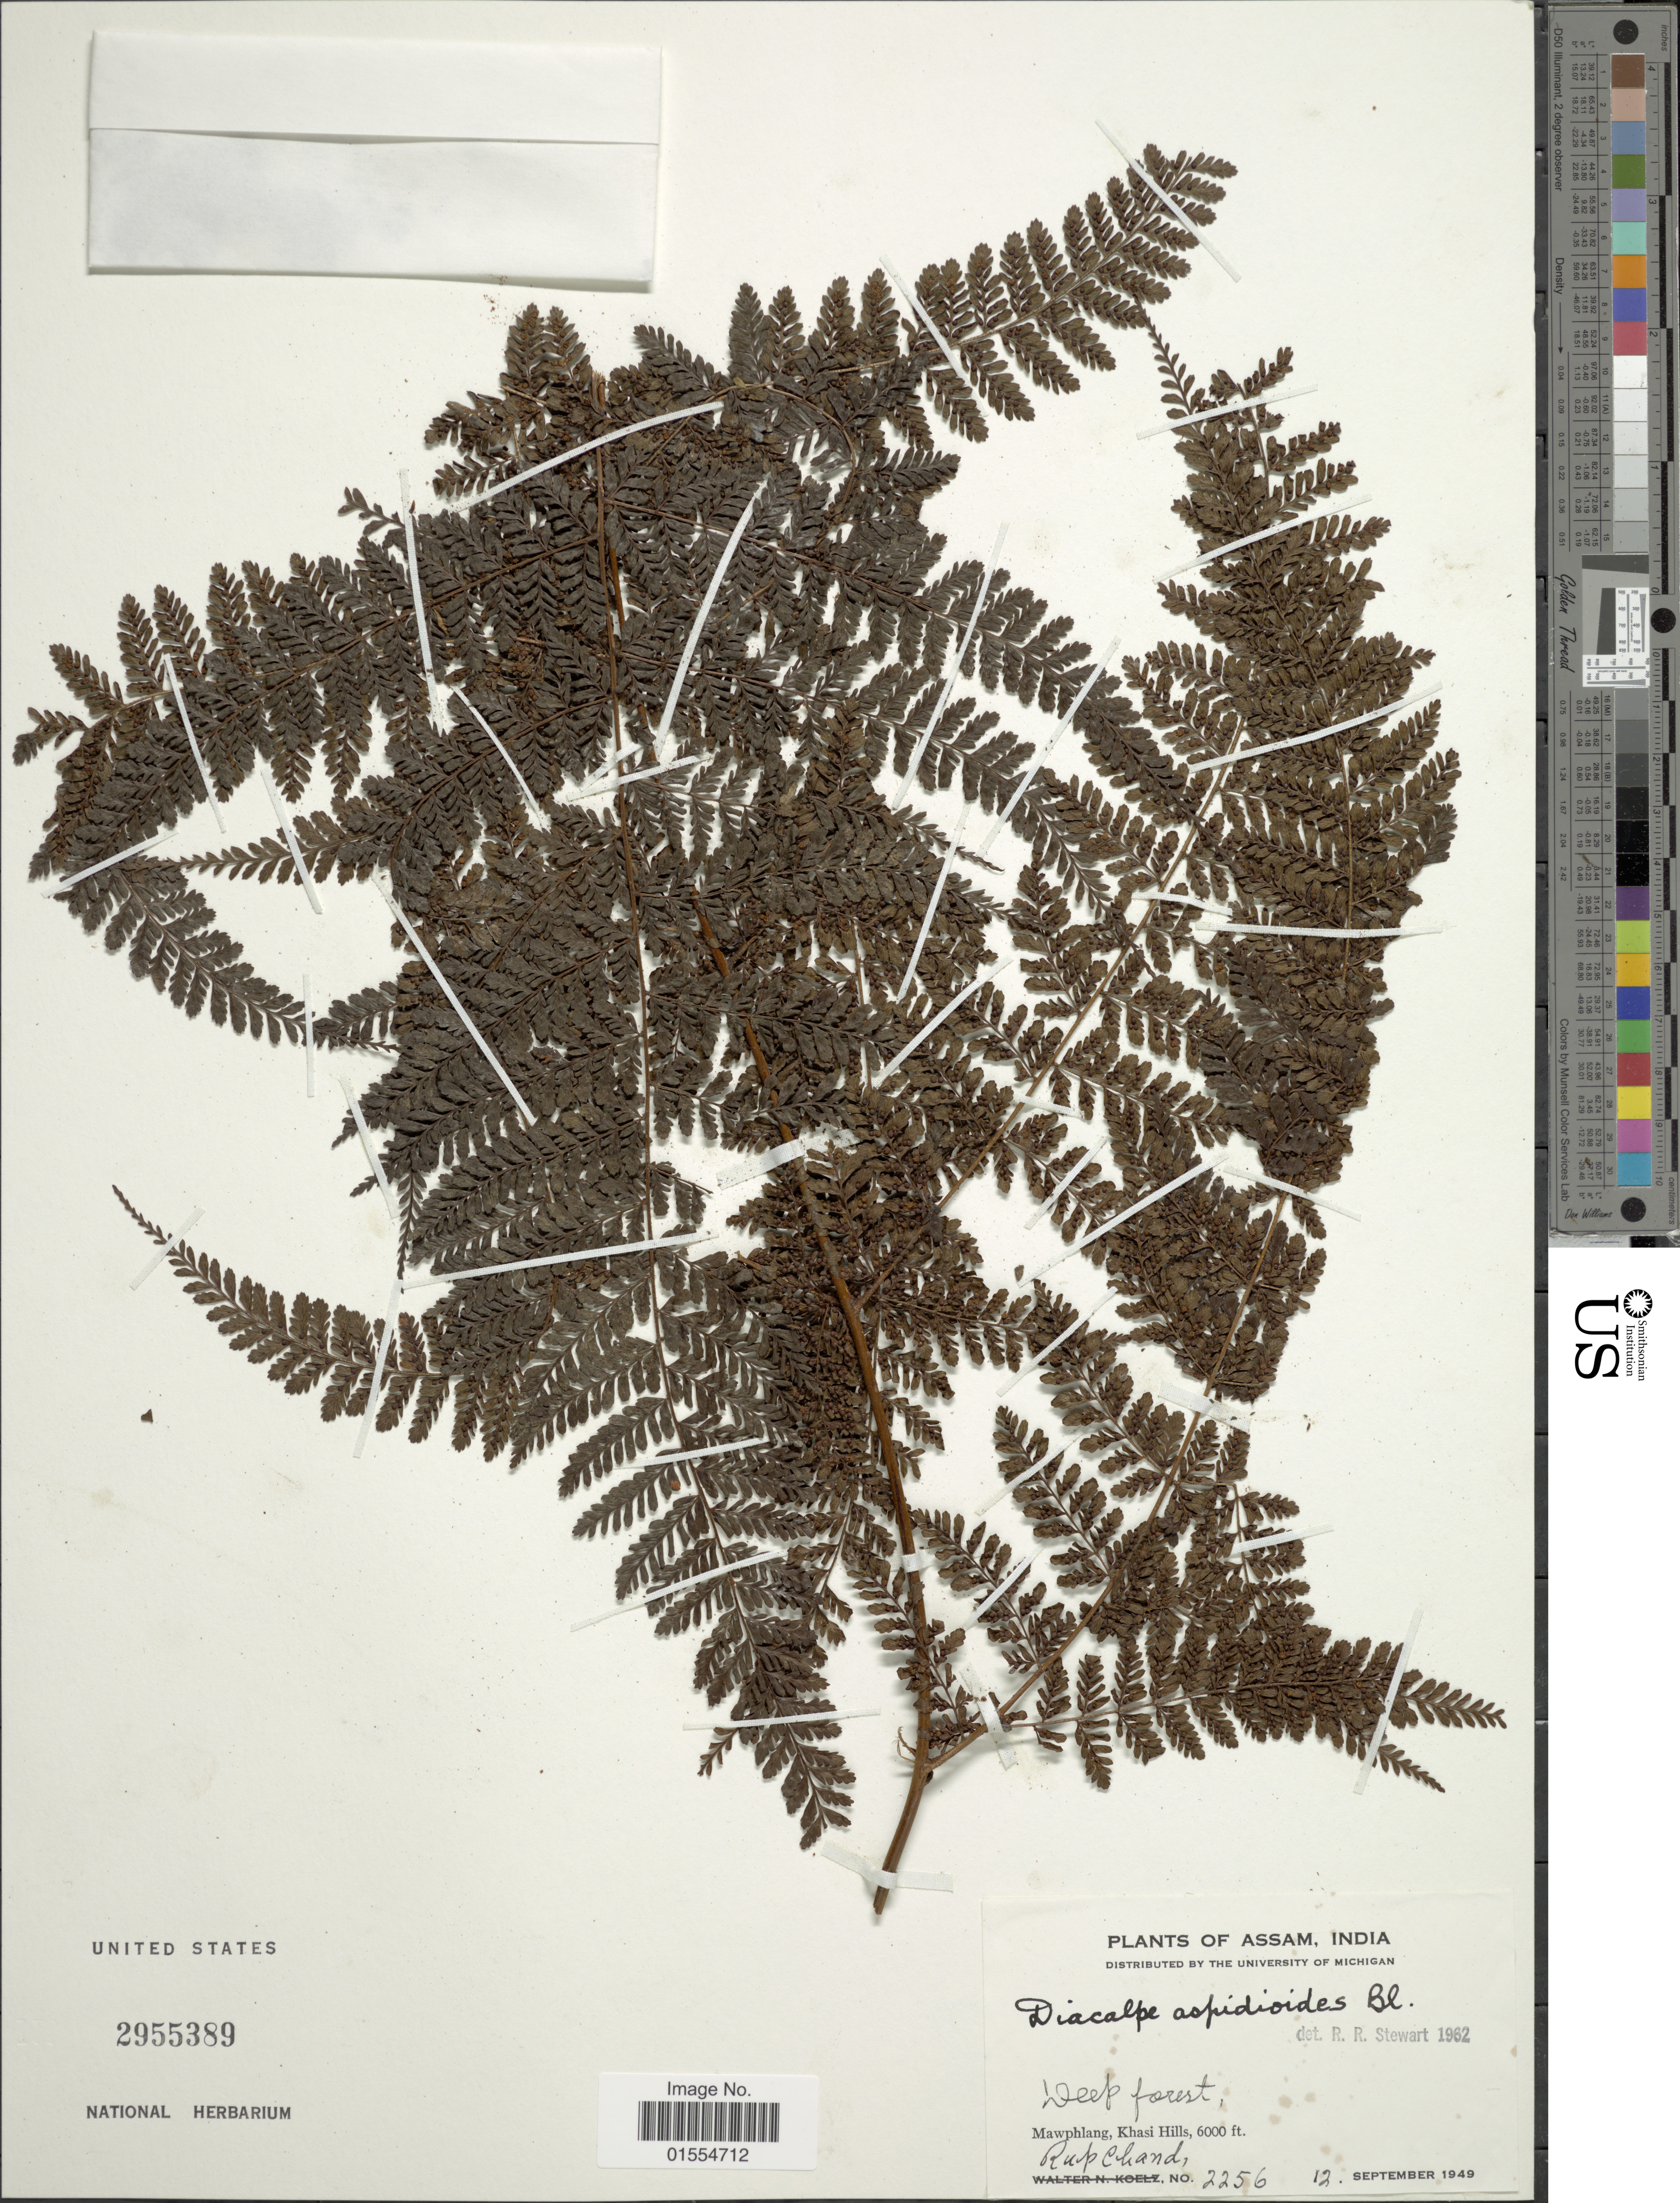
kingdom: Plantae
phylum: Tracheophyta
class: Polypodiopsida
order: Polypodiales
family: Dryopteridaceae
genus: Dryopteris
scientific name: Dryopteris pseudocaenopteris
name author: (Kunze) Li Bing Zhang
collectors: R. Chand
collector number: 2256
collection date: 1949-09-12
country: India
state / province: Meghalaya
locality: Assam, India, Mawphlang, Khasi Hills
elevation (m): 1829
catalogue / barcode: US 2955389